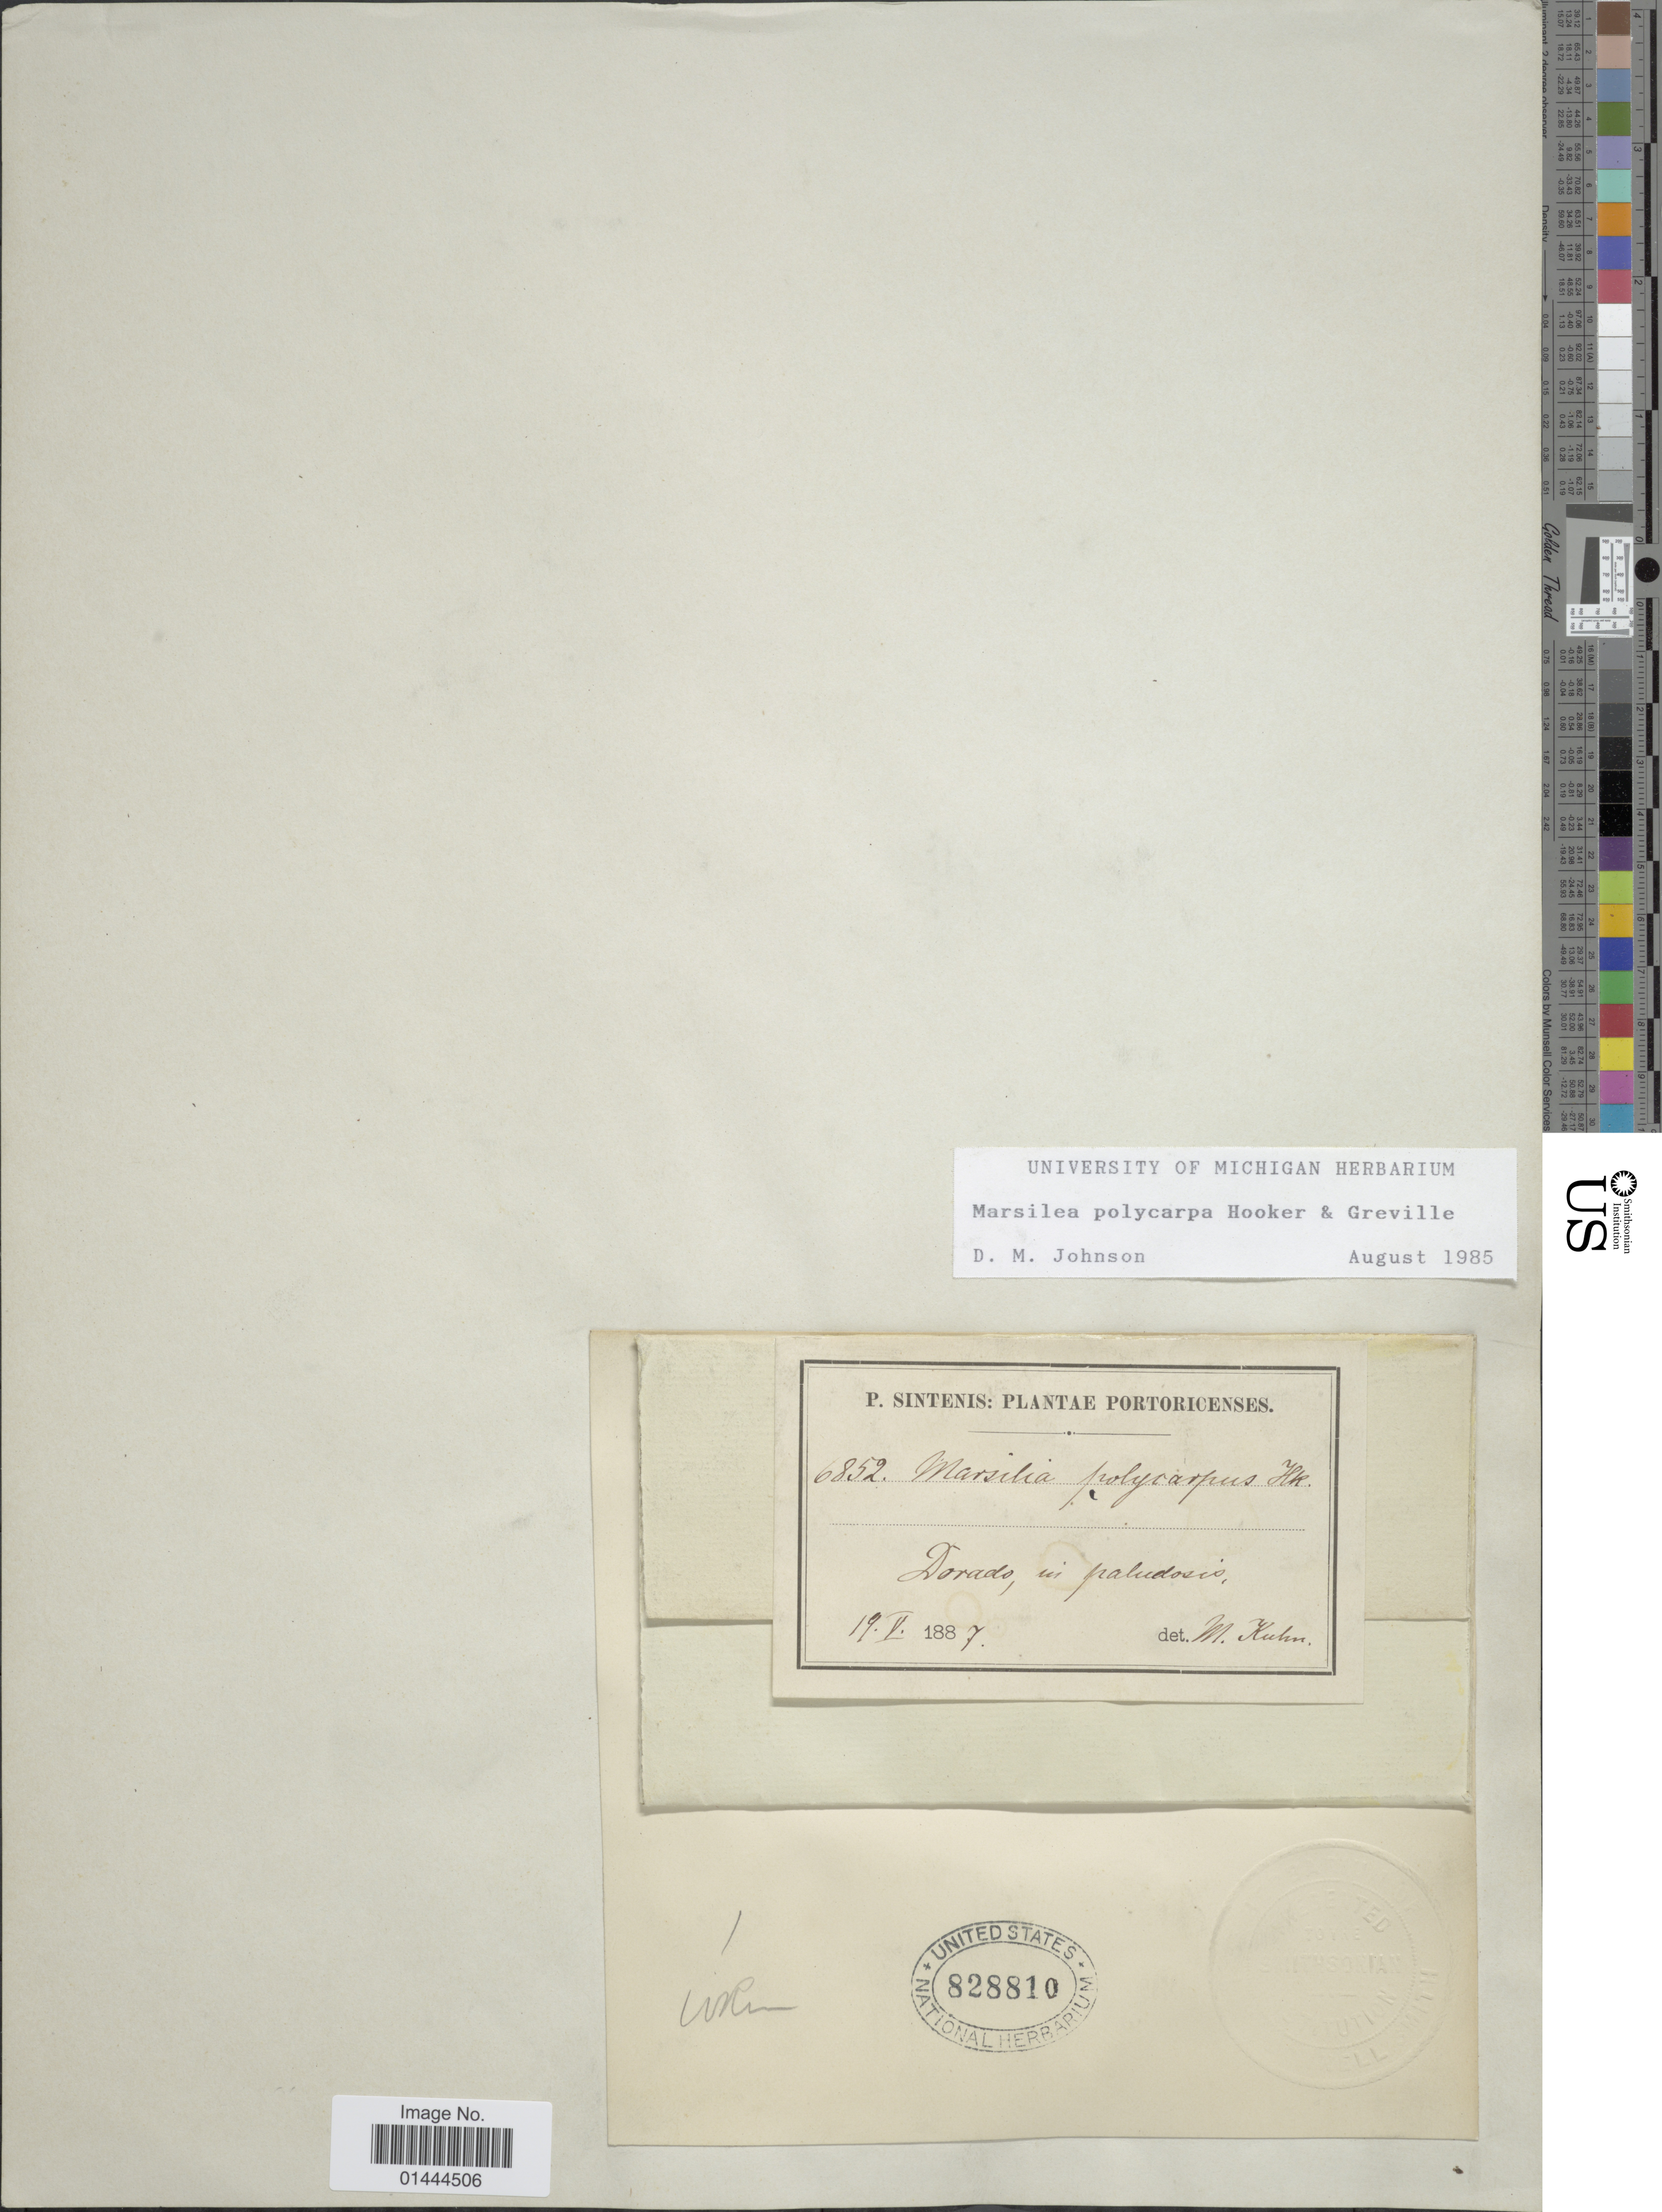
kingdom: Plantae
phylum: Tracheophyta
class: Polypodiopsida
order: Salviniales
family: Marsileaceae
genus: Marsilea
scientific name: Marsilea polycarpa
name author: Hook. & Grev.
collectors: P. Sintenis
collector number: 6852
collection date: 1887-05-19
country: Puerto Rico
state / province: Dorado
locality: Portoricenses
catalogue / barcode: US 828810